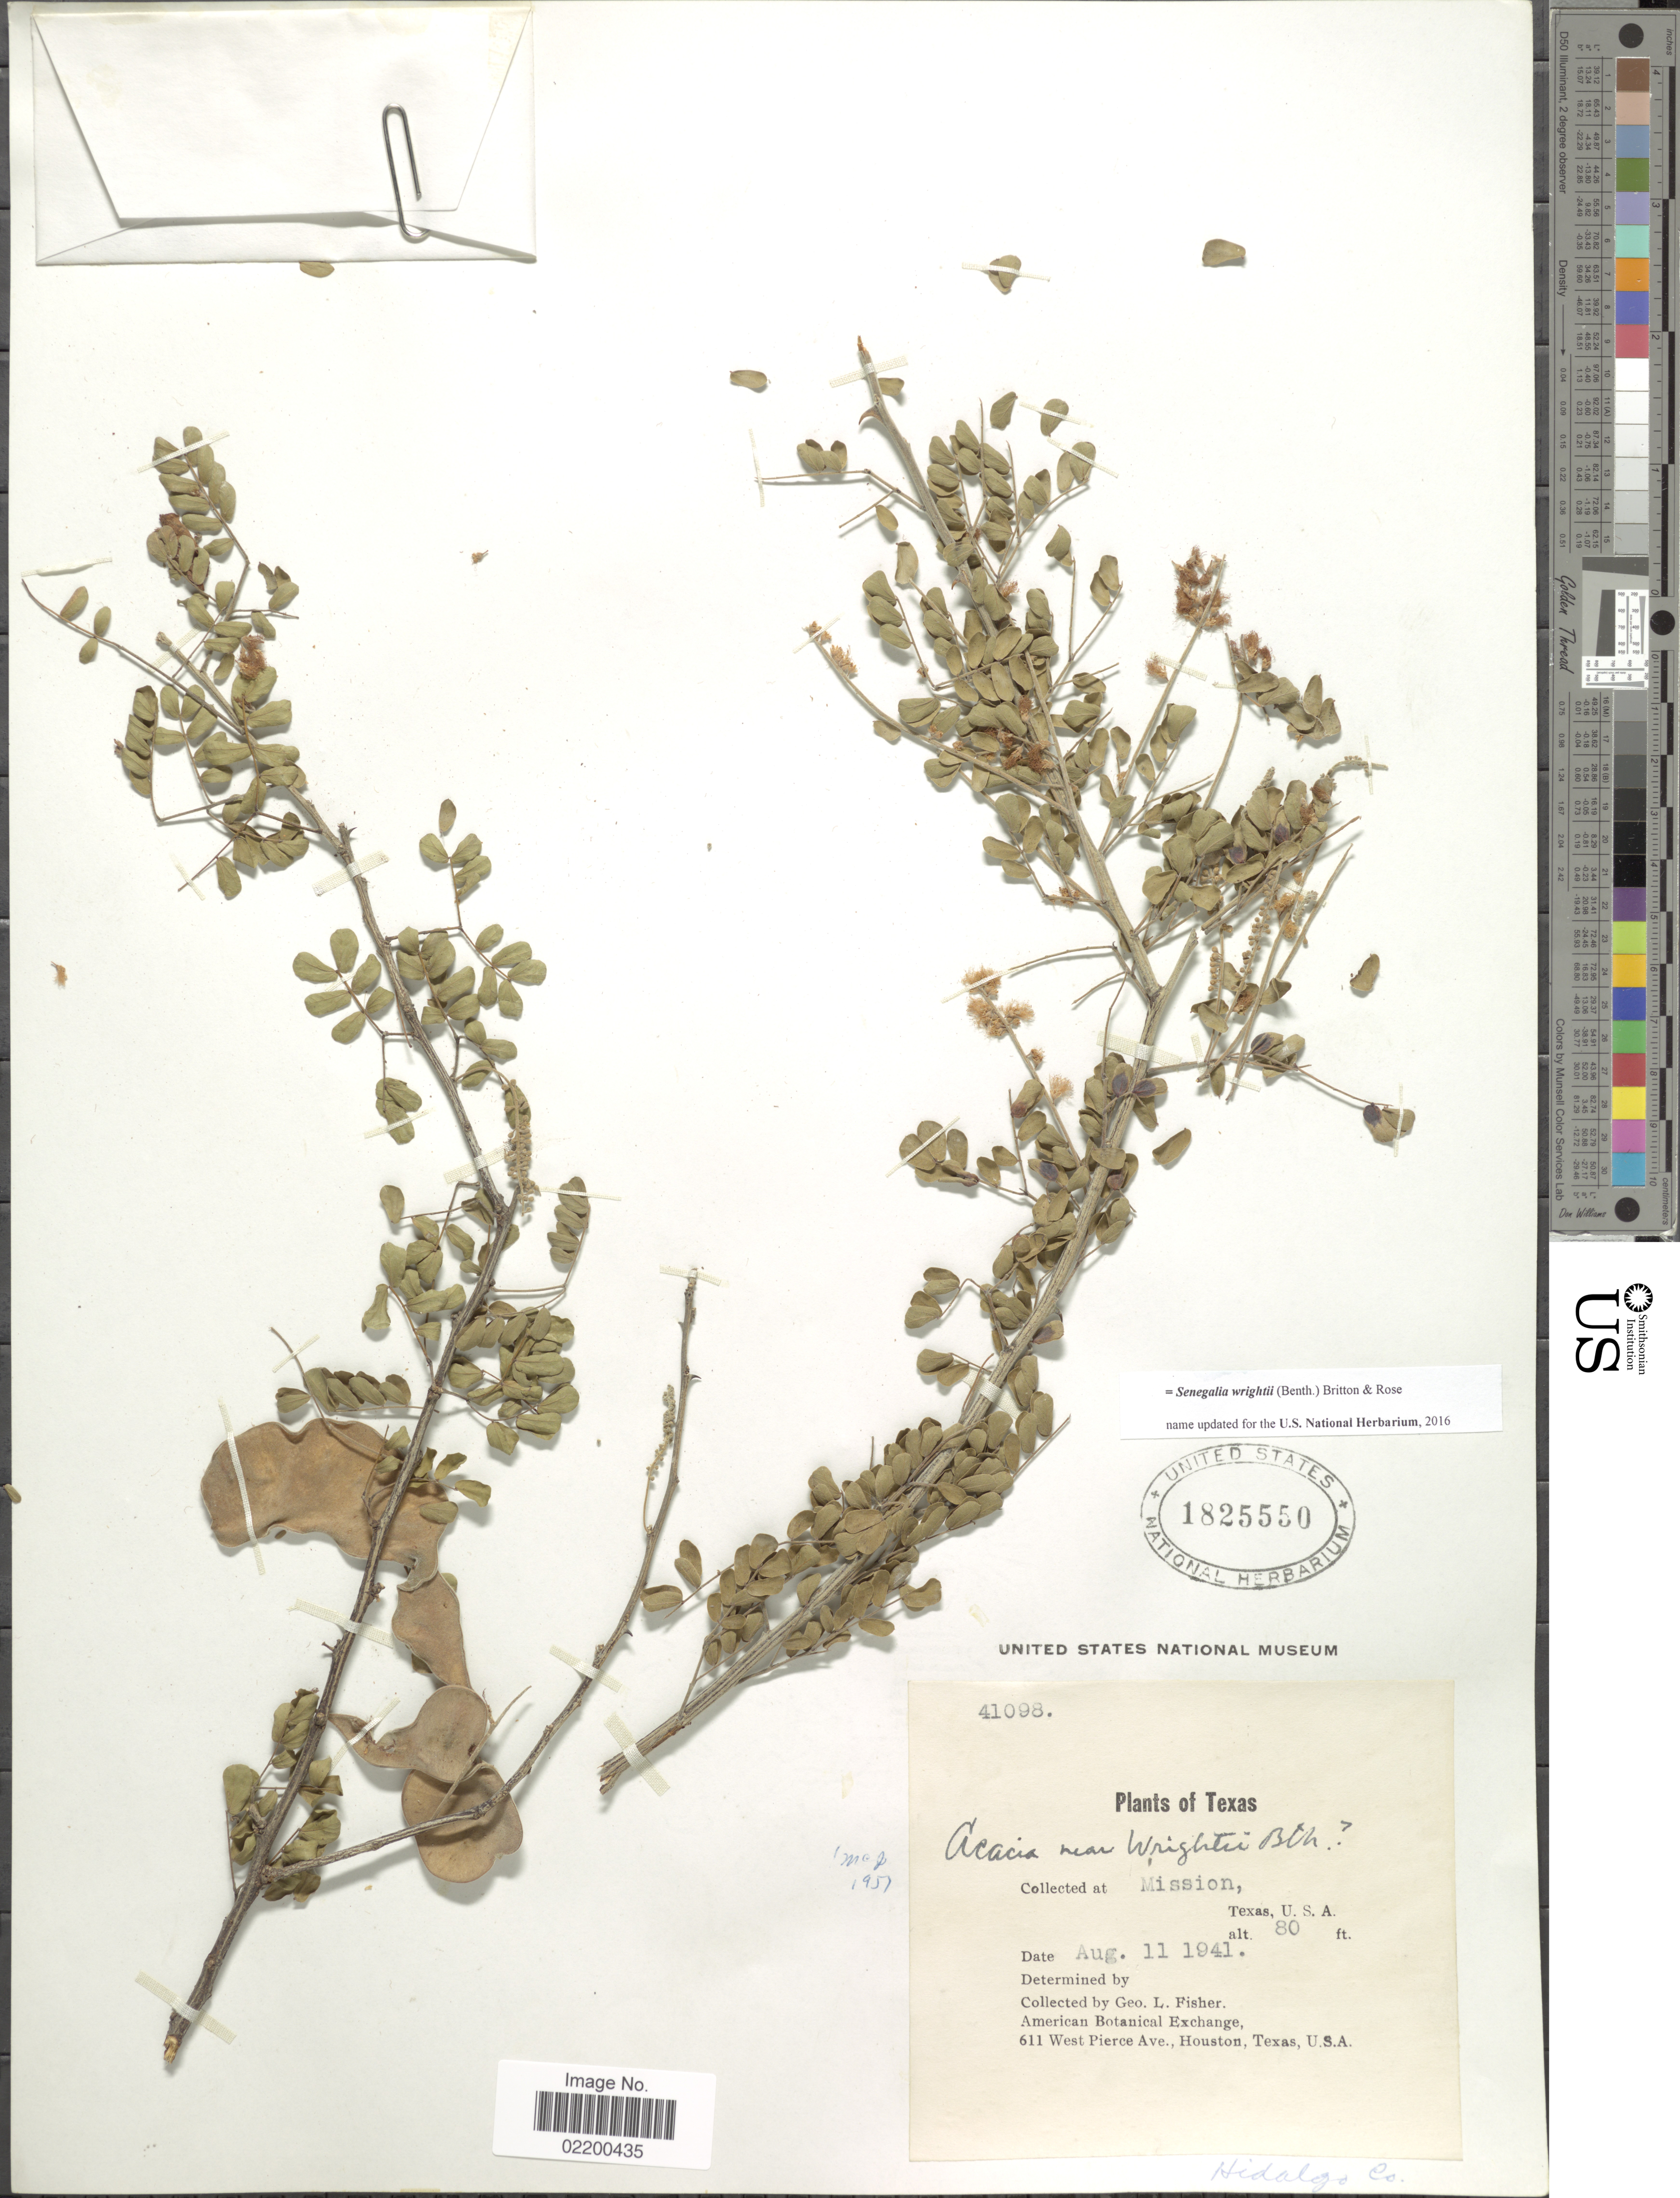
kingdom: Plantae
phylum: Tracheophyta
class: Magnoliopsida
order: Fabales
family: Fabaceae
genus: Senegalia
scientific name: Senegalia wrightii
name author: (Benth.) Britton & Rose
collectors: G. L. Fisher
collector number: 41098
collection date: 1941-08-11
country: United States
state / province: Texas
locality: Mission, Texas, U.S.A.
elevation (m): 24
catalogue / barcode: US 1825550